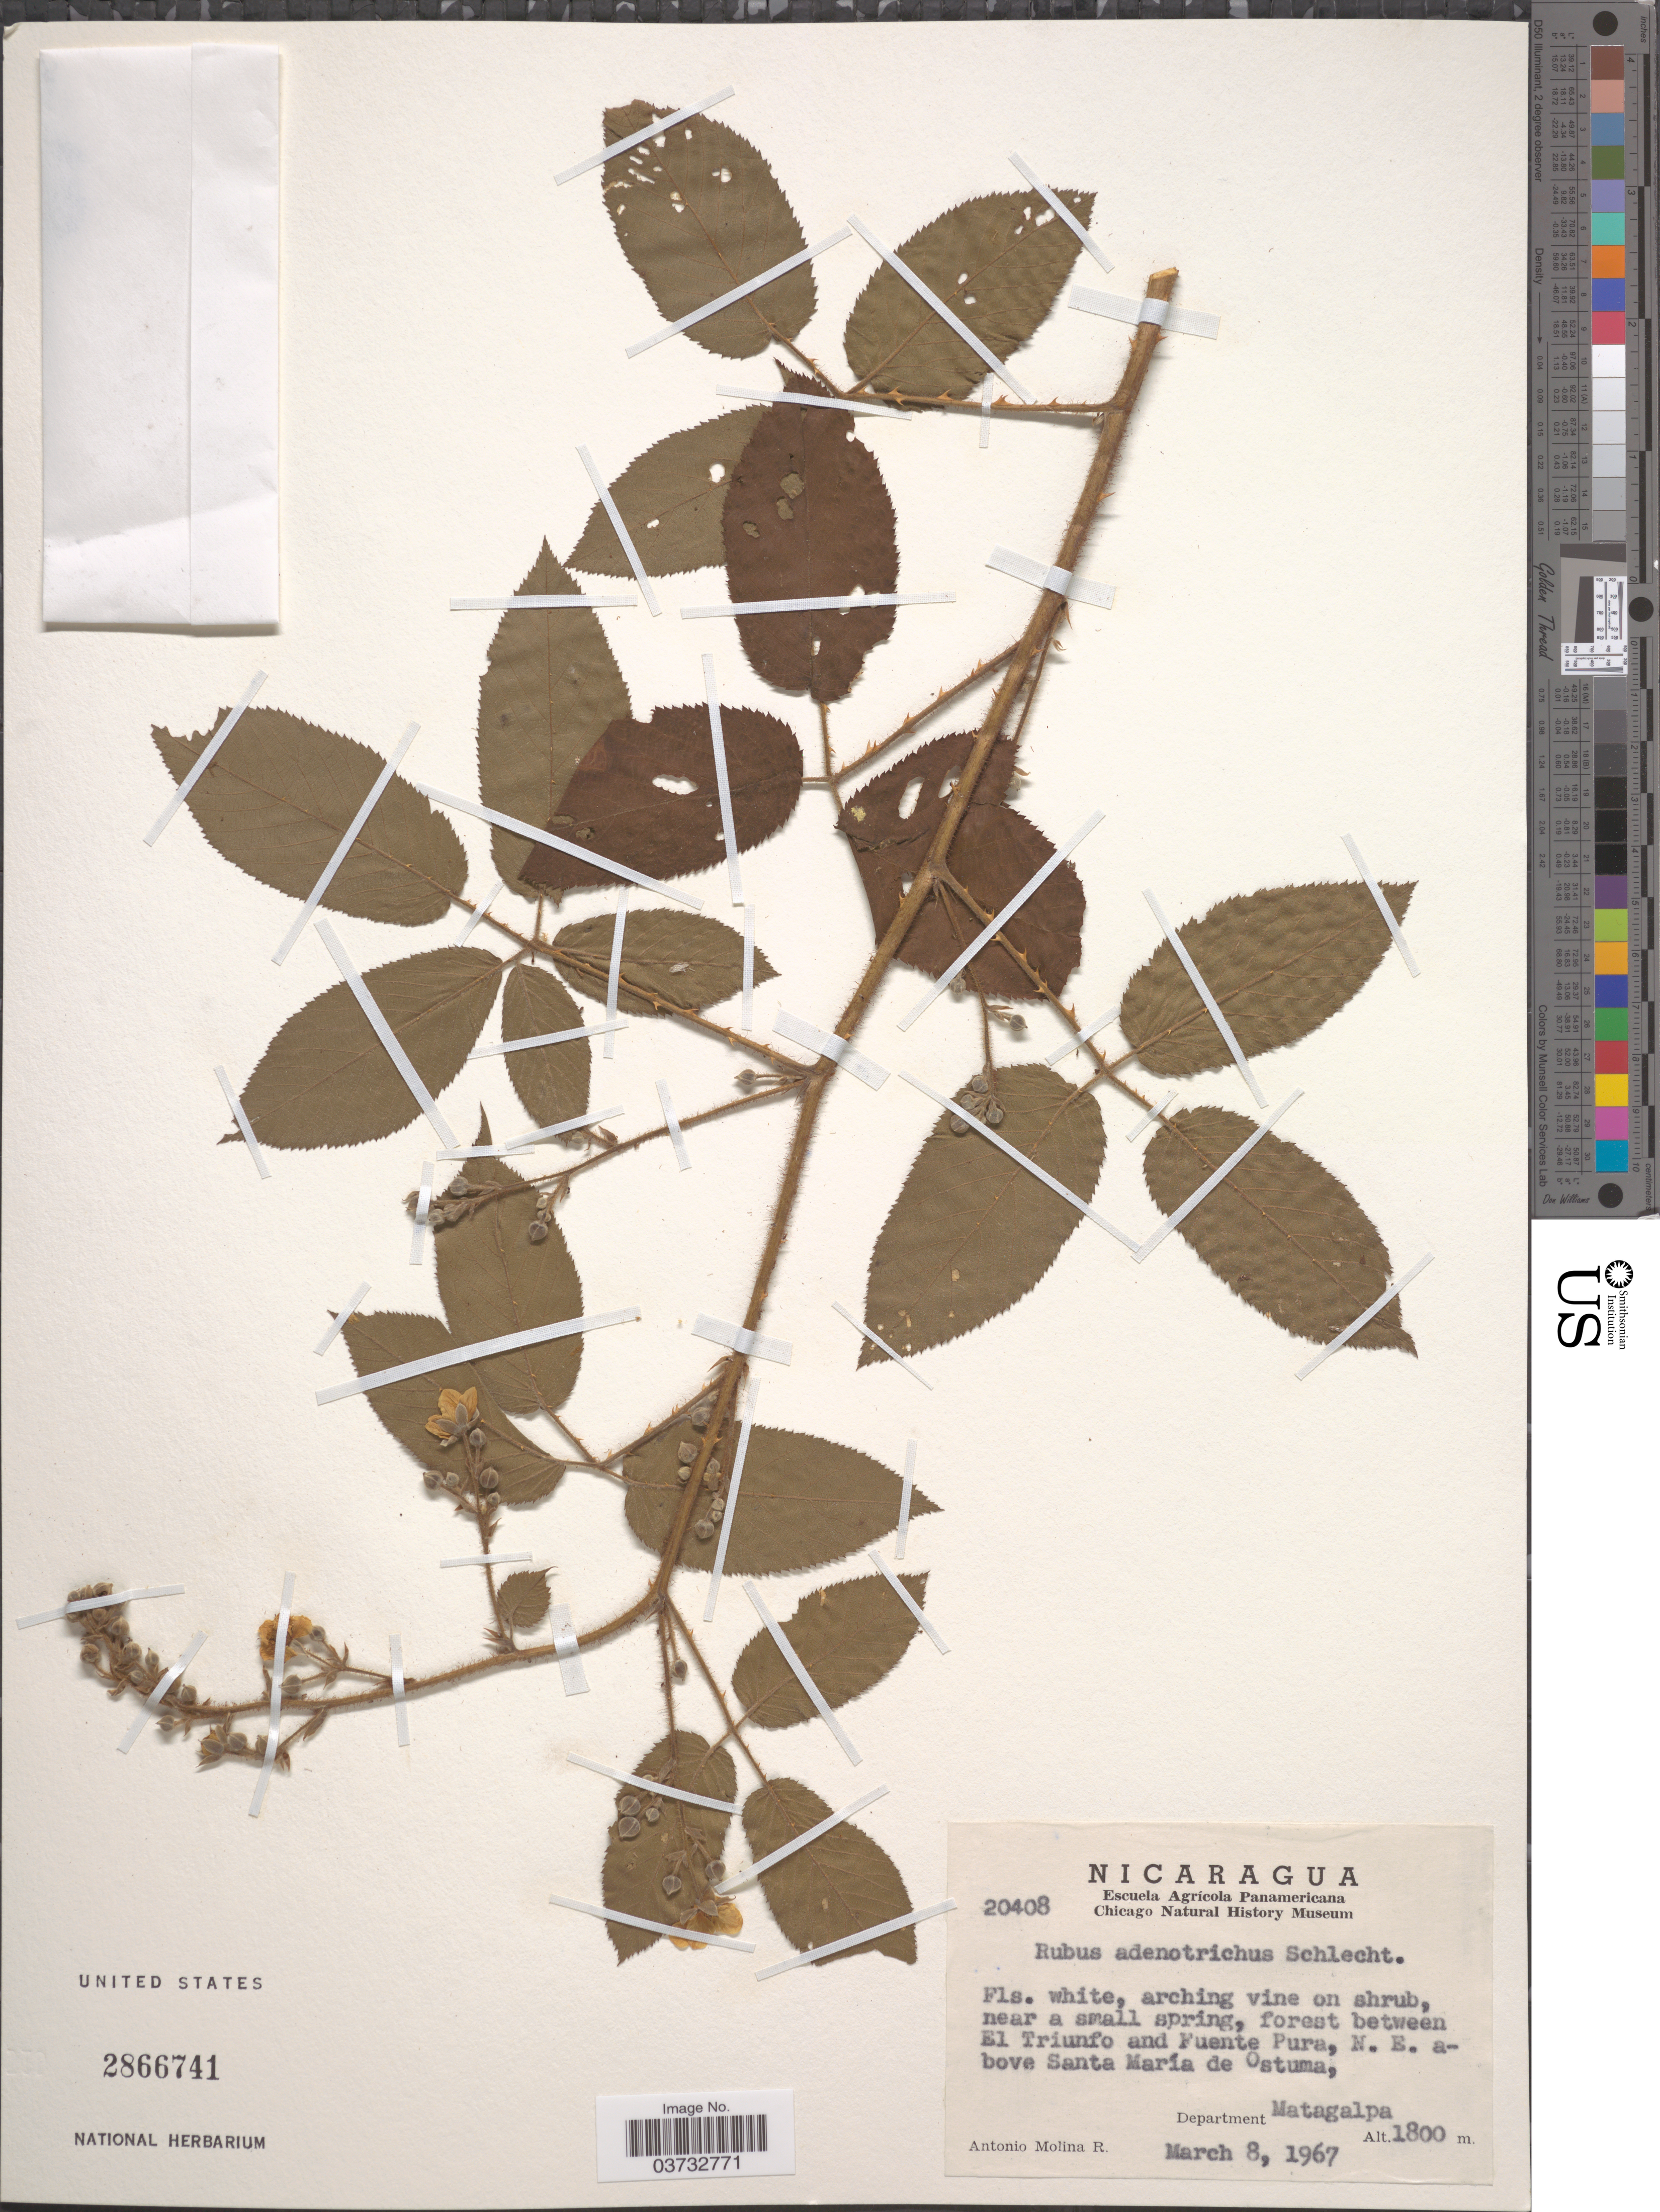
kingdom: Plantae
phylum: Tracheophyta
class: Magnoliopsida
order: Rosales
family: Rosaceae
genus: Rubus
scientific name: Rubus adenotrichos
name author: Schltdl.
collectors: A. Molina R.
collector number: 20408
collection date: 1967-03-08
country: Nicaragua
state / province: Matagalpa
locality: Near a small spring, forest between El Triunfo and Fuente Pura, N. E. above Santa María de Ostuma, Department Matagalpa.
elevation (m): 1800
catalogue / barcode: US 2866741